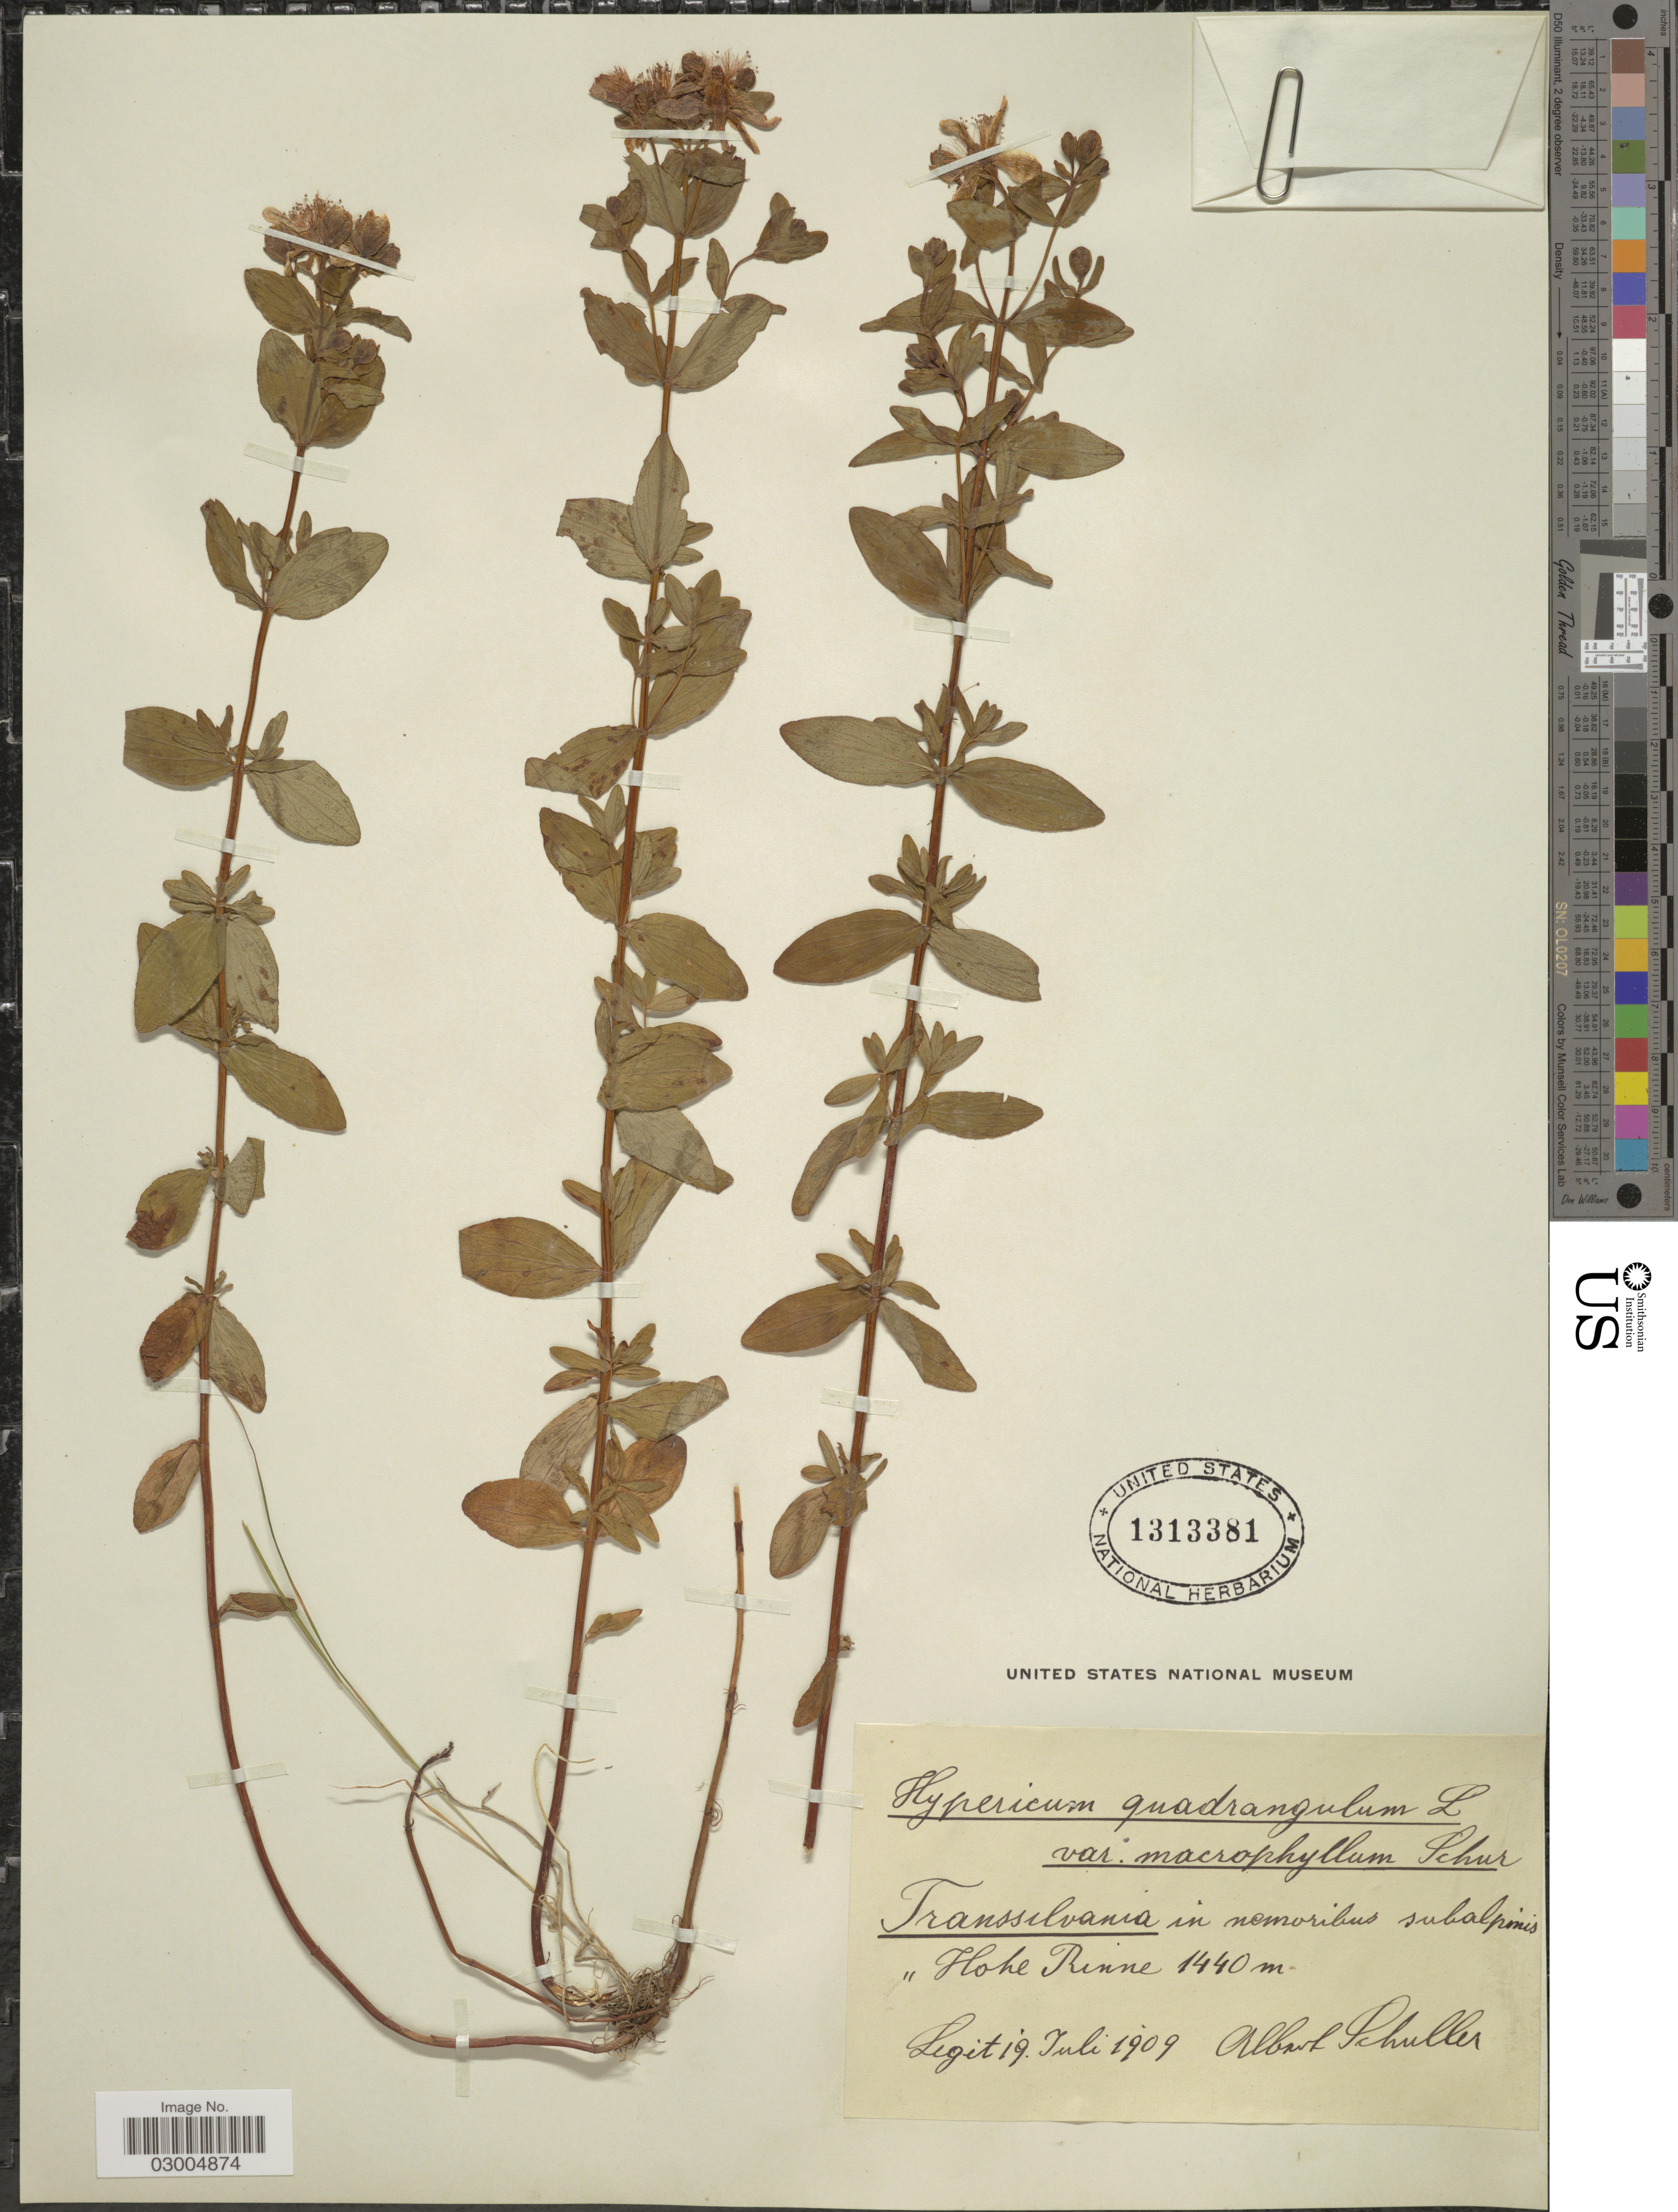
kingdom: Plantae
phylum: Tracheophyta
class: Magnoliopsida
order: Malpighiales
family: Hypericaceae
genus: Hypericum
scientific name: Hypericum quadrangulum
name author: L.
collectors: A. Schuller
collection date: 1909-07-19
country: Romania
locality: Transsilvania in nemoribus subalpinis Hohe Rinne.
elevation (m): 1440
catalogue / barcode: US 1313381